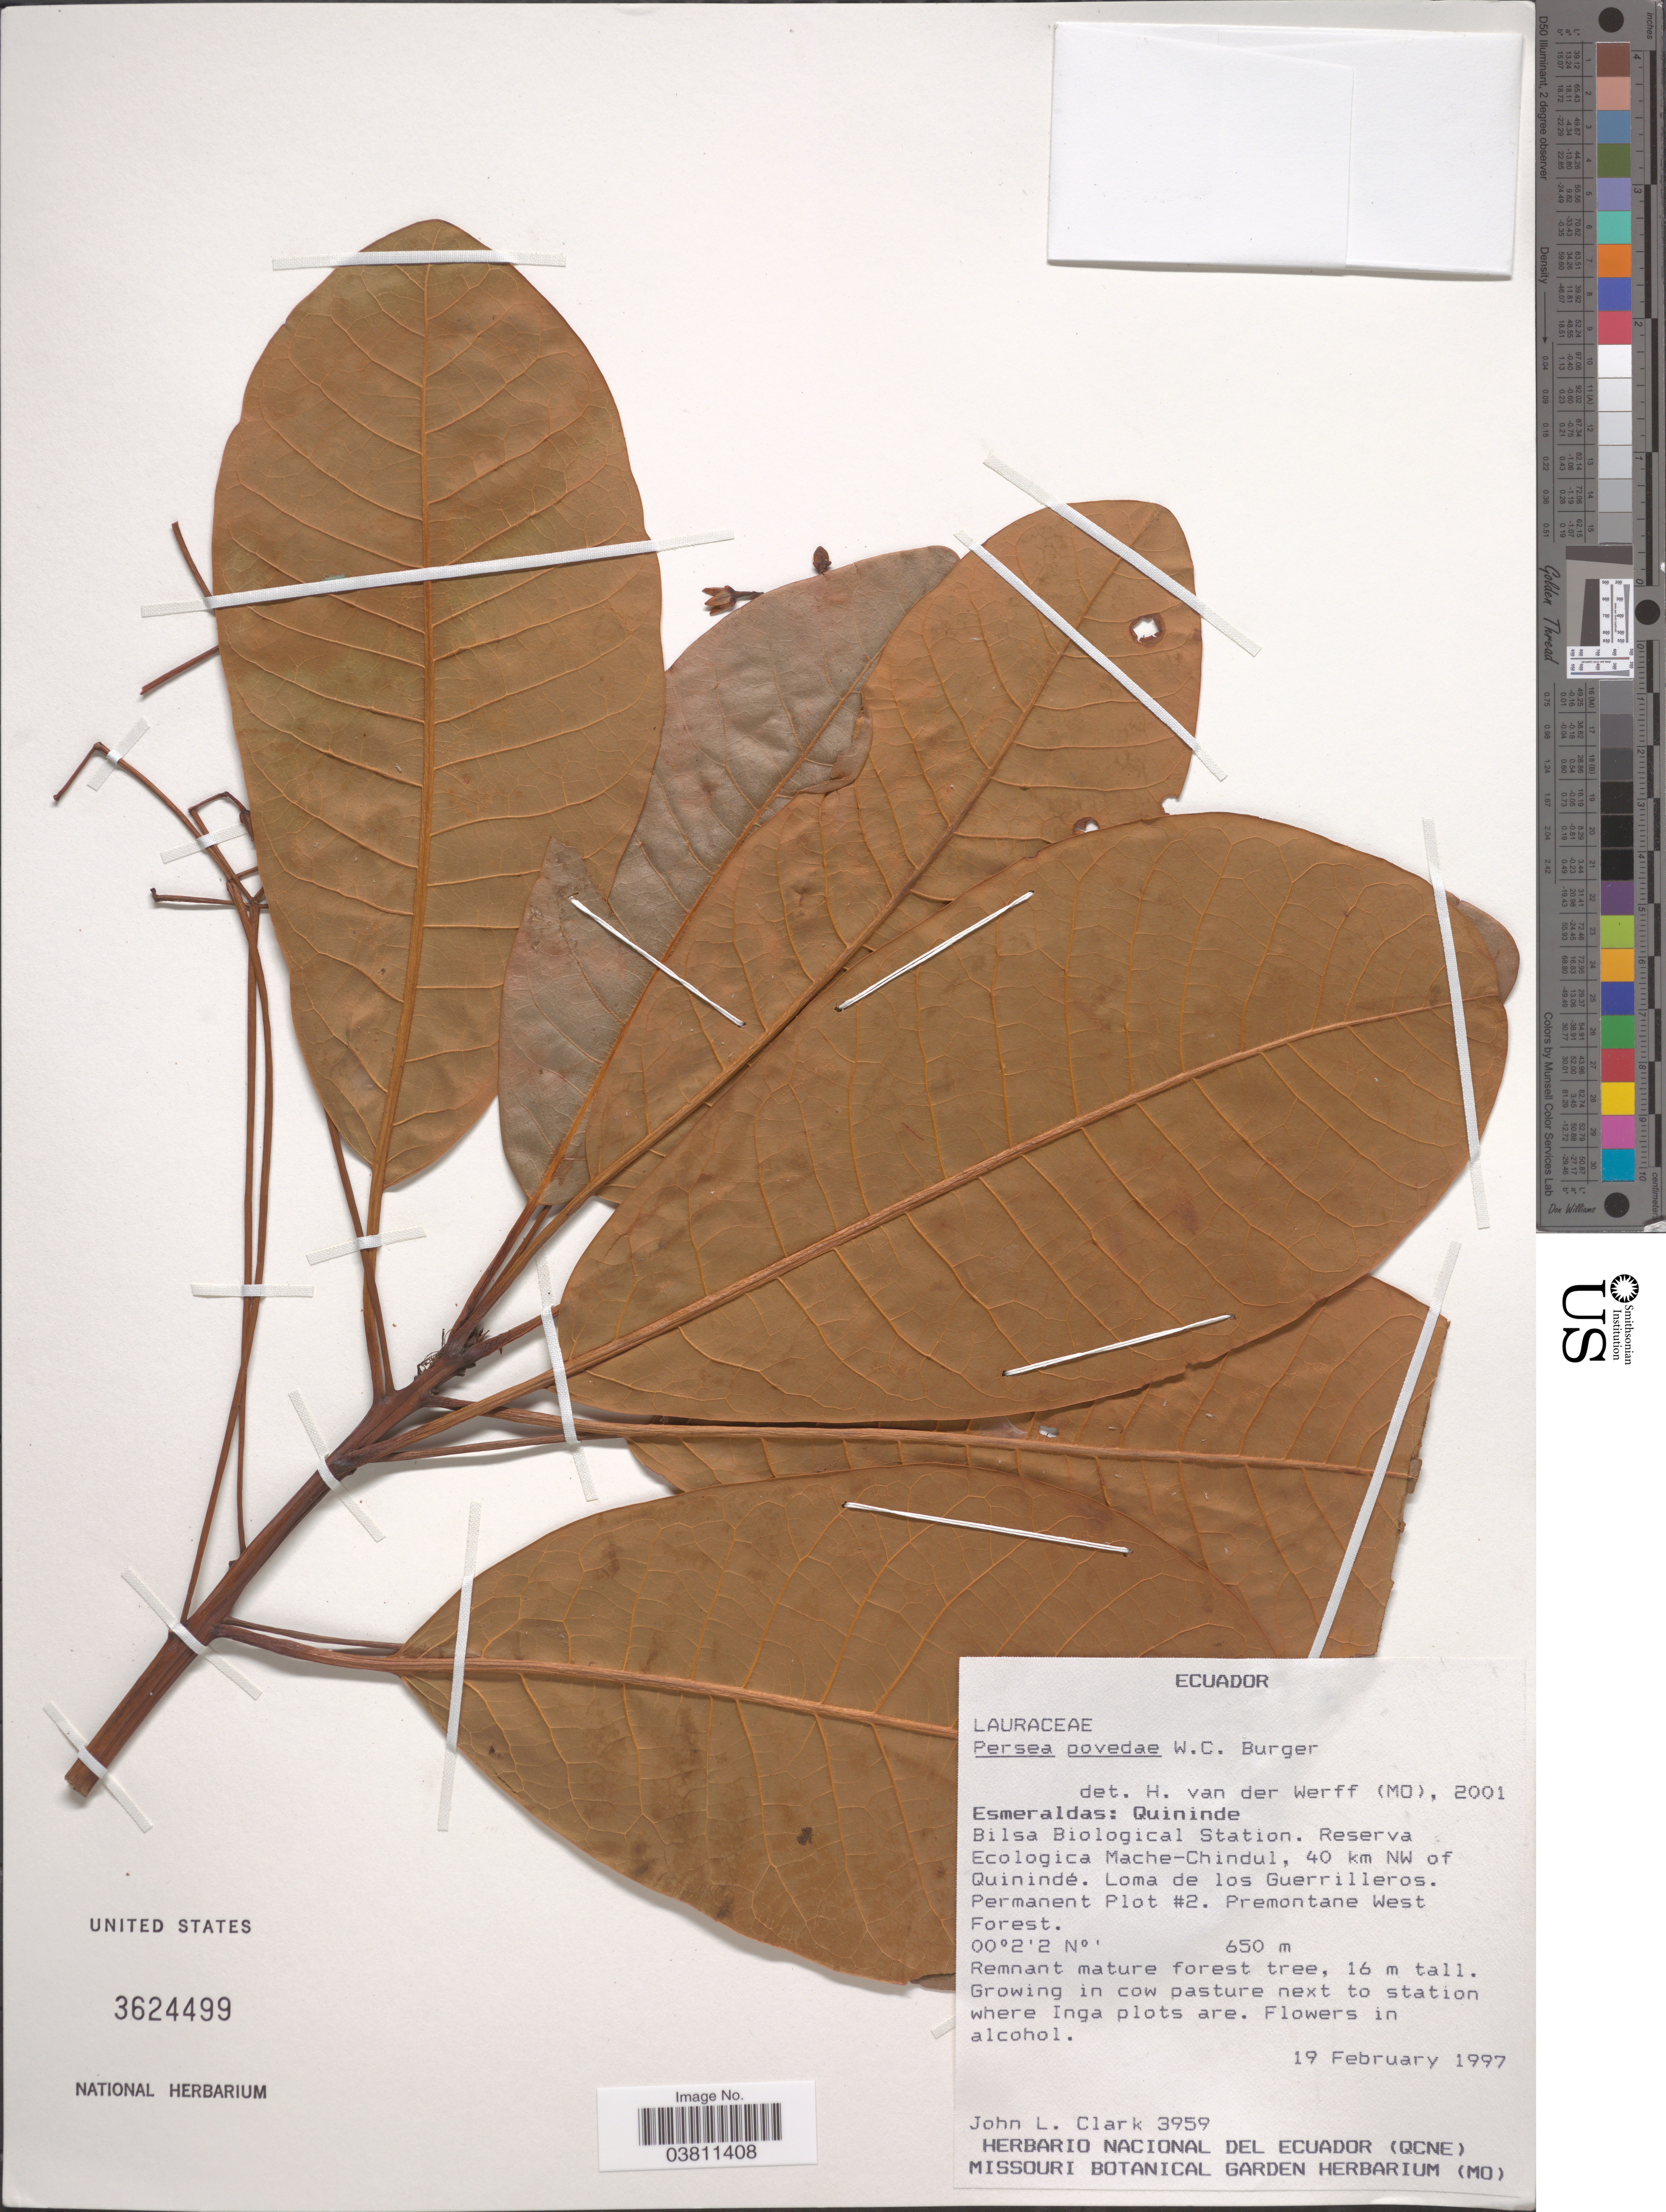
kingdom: Plantae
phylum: Tracheophyta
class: Magnoliopsida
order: Laurales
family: Lauraceae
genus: Persea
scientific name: Persea povedae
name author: W.C. Burger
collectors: J. L. Clark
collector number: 3959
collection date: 1997-02-19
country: Ecuador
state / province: Esmeraldas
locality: Quininde. Bilsa Biological Station. Reserva Ecologica Mache-Chindul, 40 km NW of Quinindé. Loma de los Guerrilleros. Permanent Plot #2.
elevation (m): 650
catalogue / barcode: US 3624499